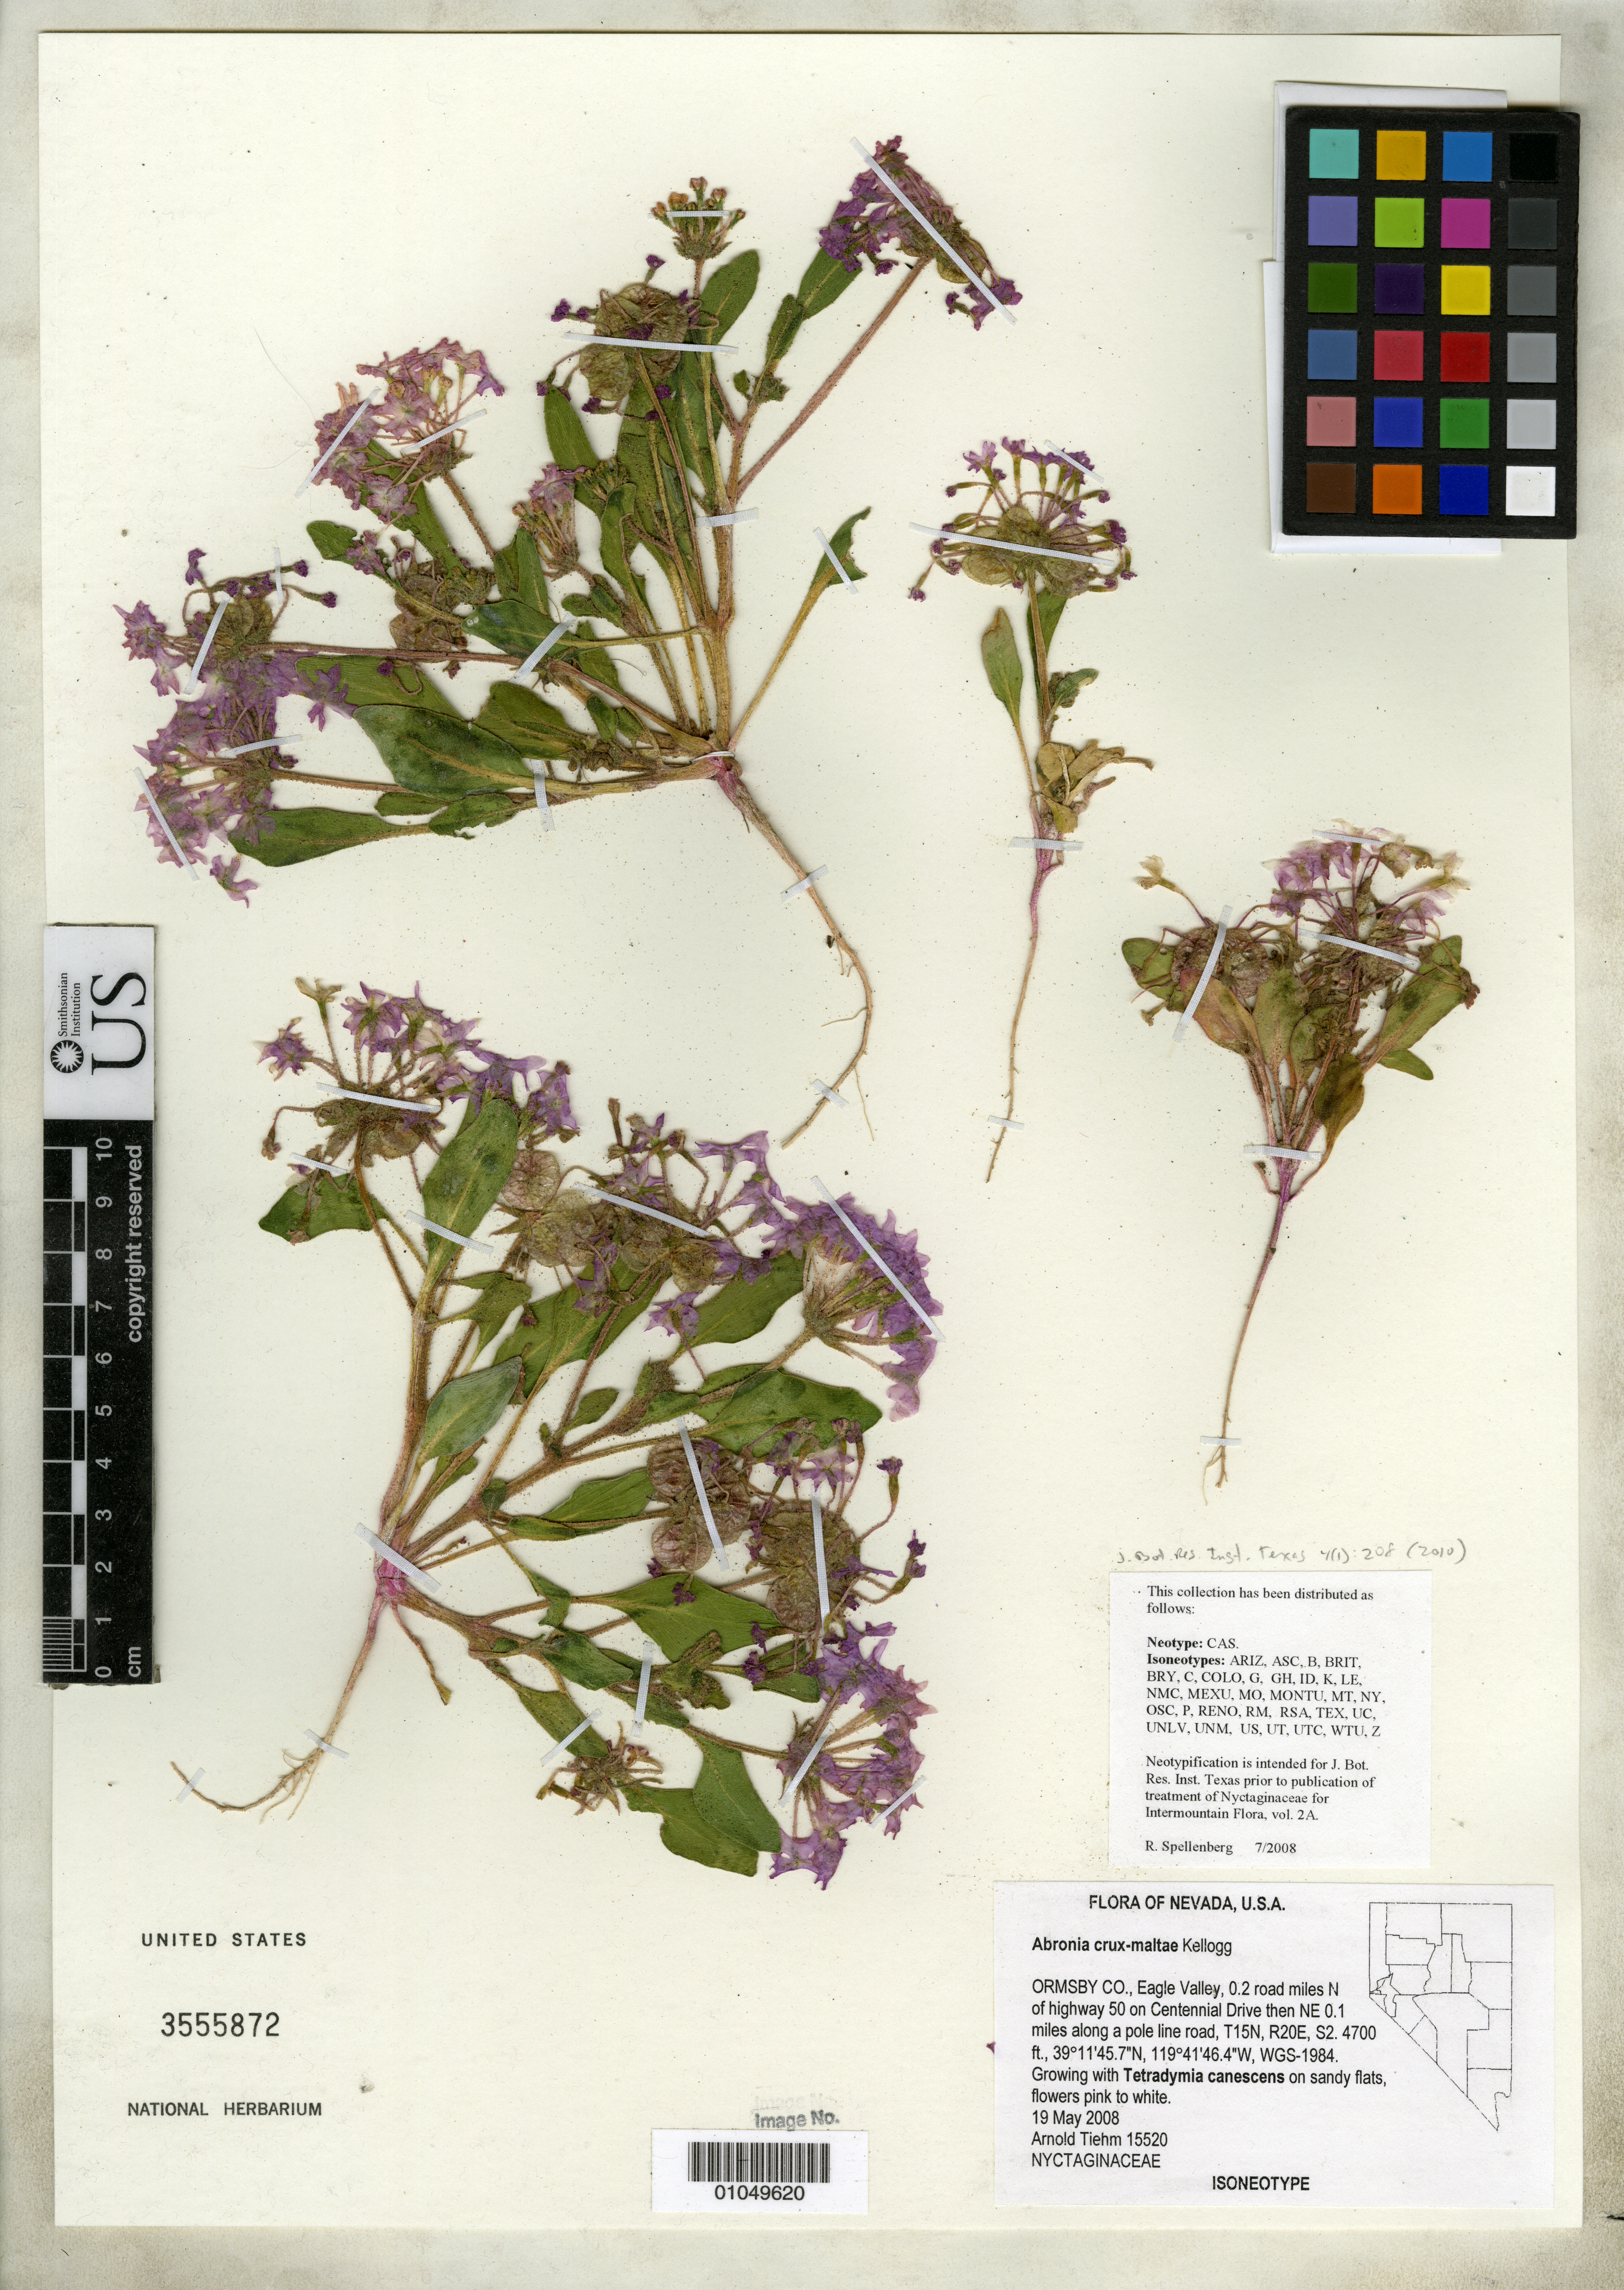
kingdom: Plantae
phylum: Tracheophyta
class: Magnoliopsida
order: Caryophyllales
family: Nyctaginaceae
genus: Abronia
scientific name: Abronia crux-maltae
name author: Kellogg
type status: Isoneotype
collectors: A. Tiehm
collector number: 15520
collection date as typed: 19 May 2008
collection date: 2008-05-19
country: United States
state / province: Nevada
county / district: Ormsby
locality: Ormsby Co., Eagle Valley, 0.2 road miles N of highway 50 on Centennial Drive then NE 0.1 miles along a pole line road, T15N, R20E, S2.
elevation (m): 1433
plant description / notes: Apparently a superfluous and illegitimate neotypification, as illustration in protologue (f. 16) should be the type.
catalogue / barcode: US 3555872